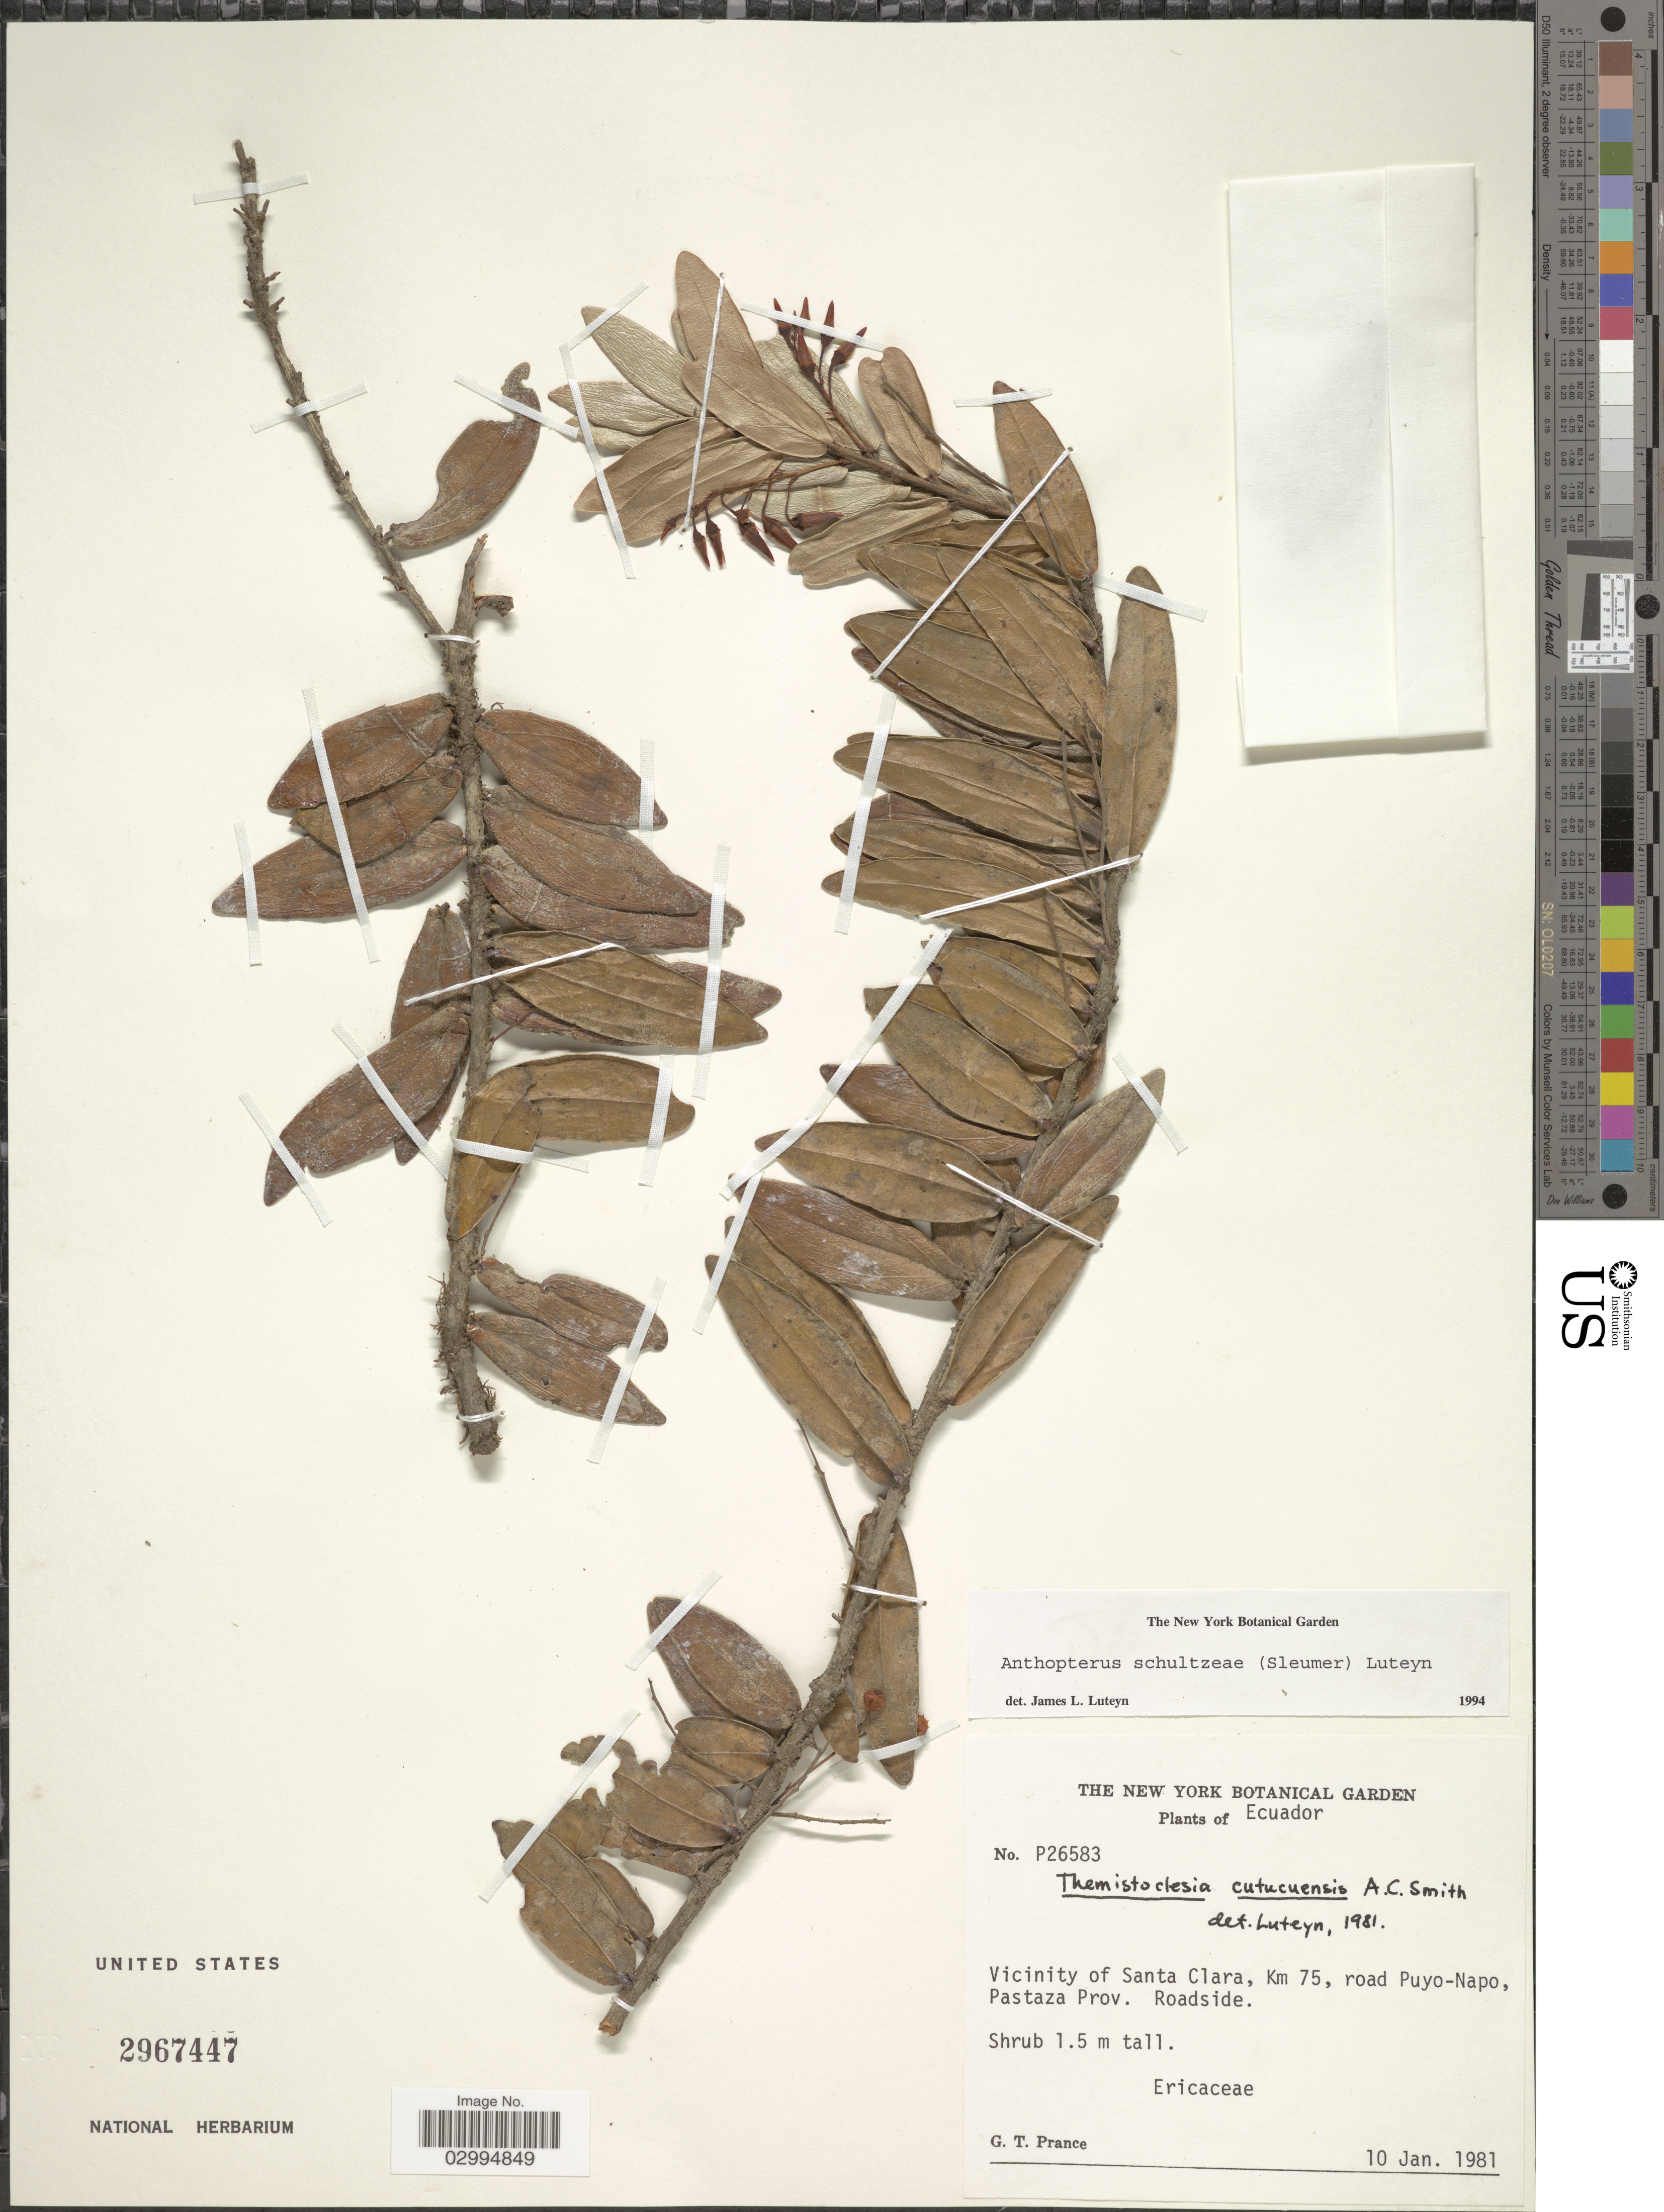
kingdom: Plantae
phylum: Tracheophyta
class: Magnoliopsida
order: Ericales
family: Ericaceae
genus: Anthopterus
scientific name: Anthopterus schultzeae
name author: (Sleumer) Luteyn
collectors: G. T. Prance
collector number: P26583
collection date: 1981-01-10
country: Ecuador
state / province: Pastaza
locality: Vicinity of Santa Clara, Km 75, road Puyo-Napo. Roadside.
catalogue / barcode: US 2967447